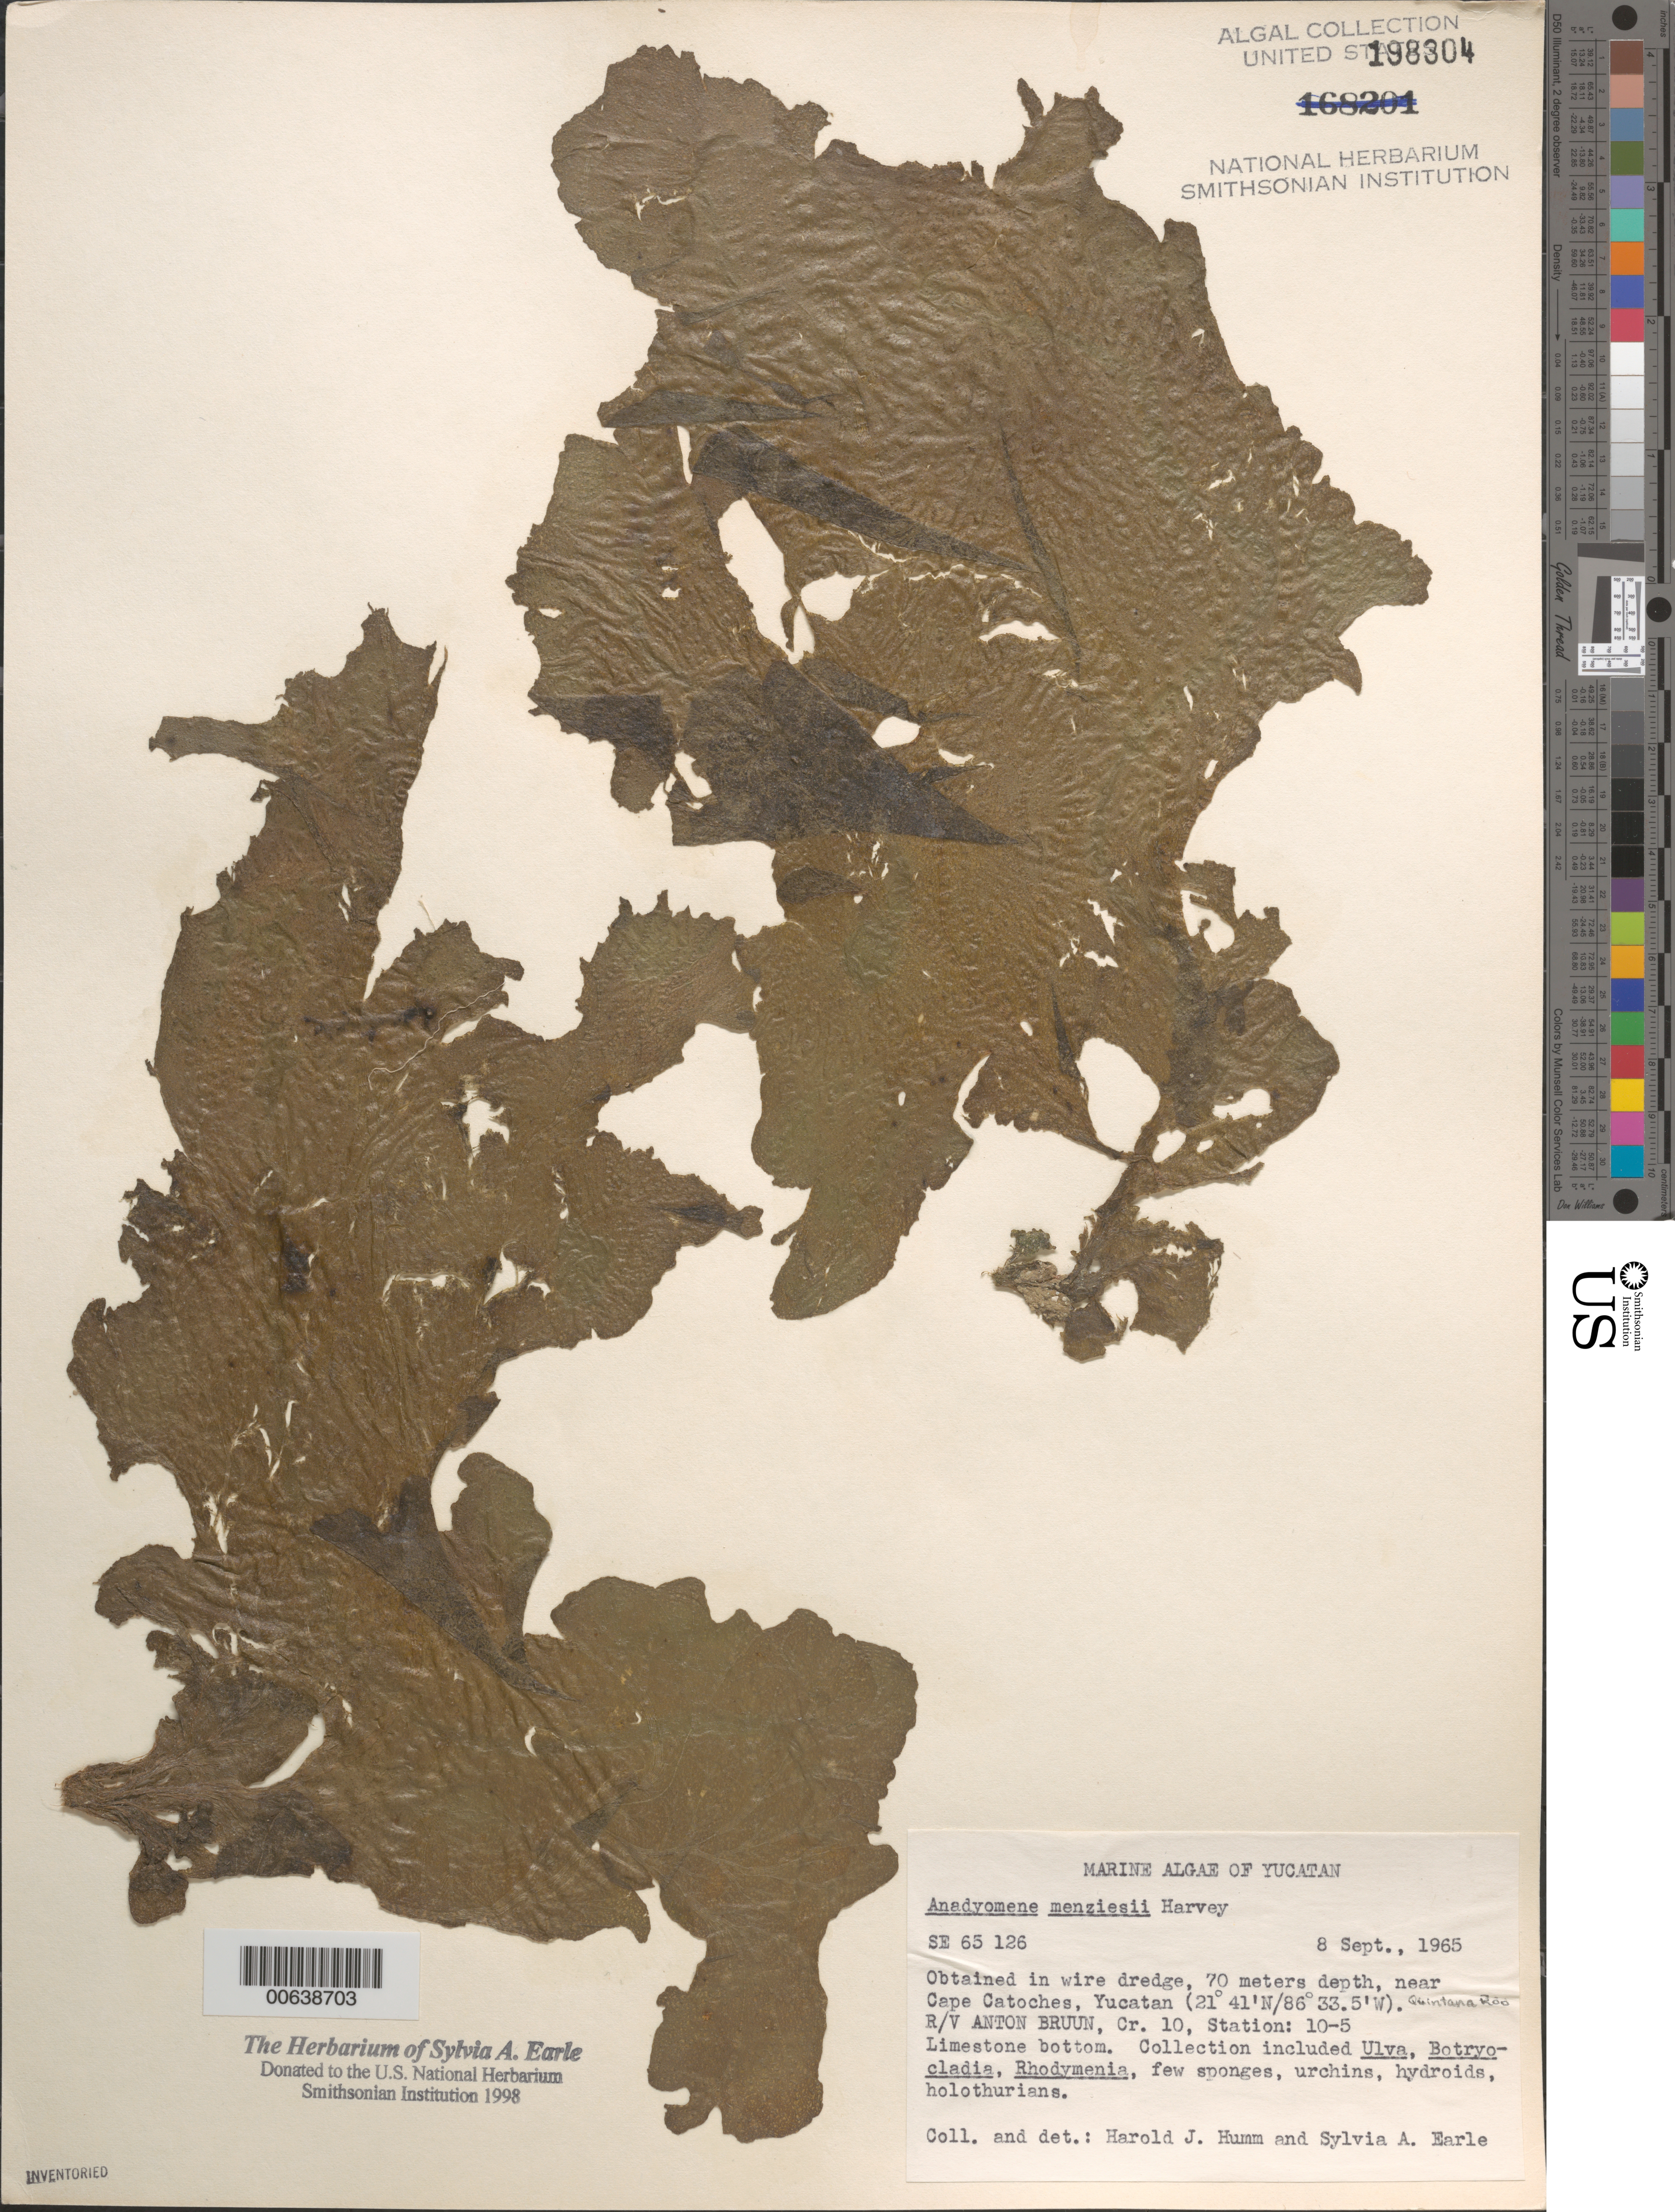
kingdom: Plantae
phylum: Chlorophyta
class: Ulvophyceae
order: Cladophorales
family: Anadyomenaceae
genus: Anadyomene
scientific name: Anadyomene menziesii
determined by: Humm, Harold J.; Earle, S. A.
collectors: S. A. Earle & H. J. Humm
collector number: Se 65126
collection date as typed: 08 Sep 1965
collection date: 1965-09-08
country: Mexico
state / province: Quintana Roo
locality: Yucatan Peninsula, near Cape Catoches, Campeche Banks, Caribbean Sea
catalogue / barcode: US 198304